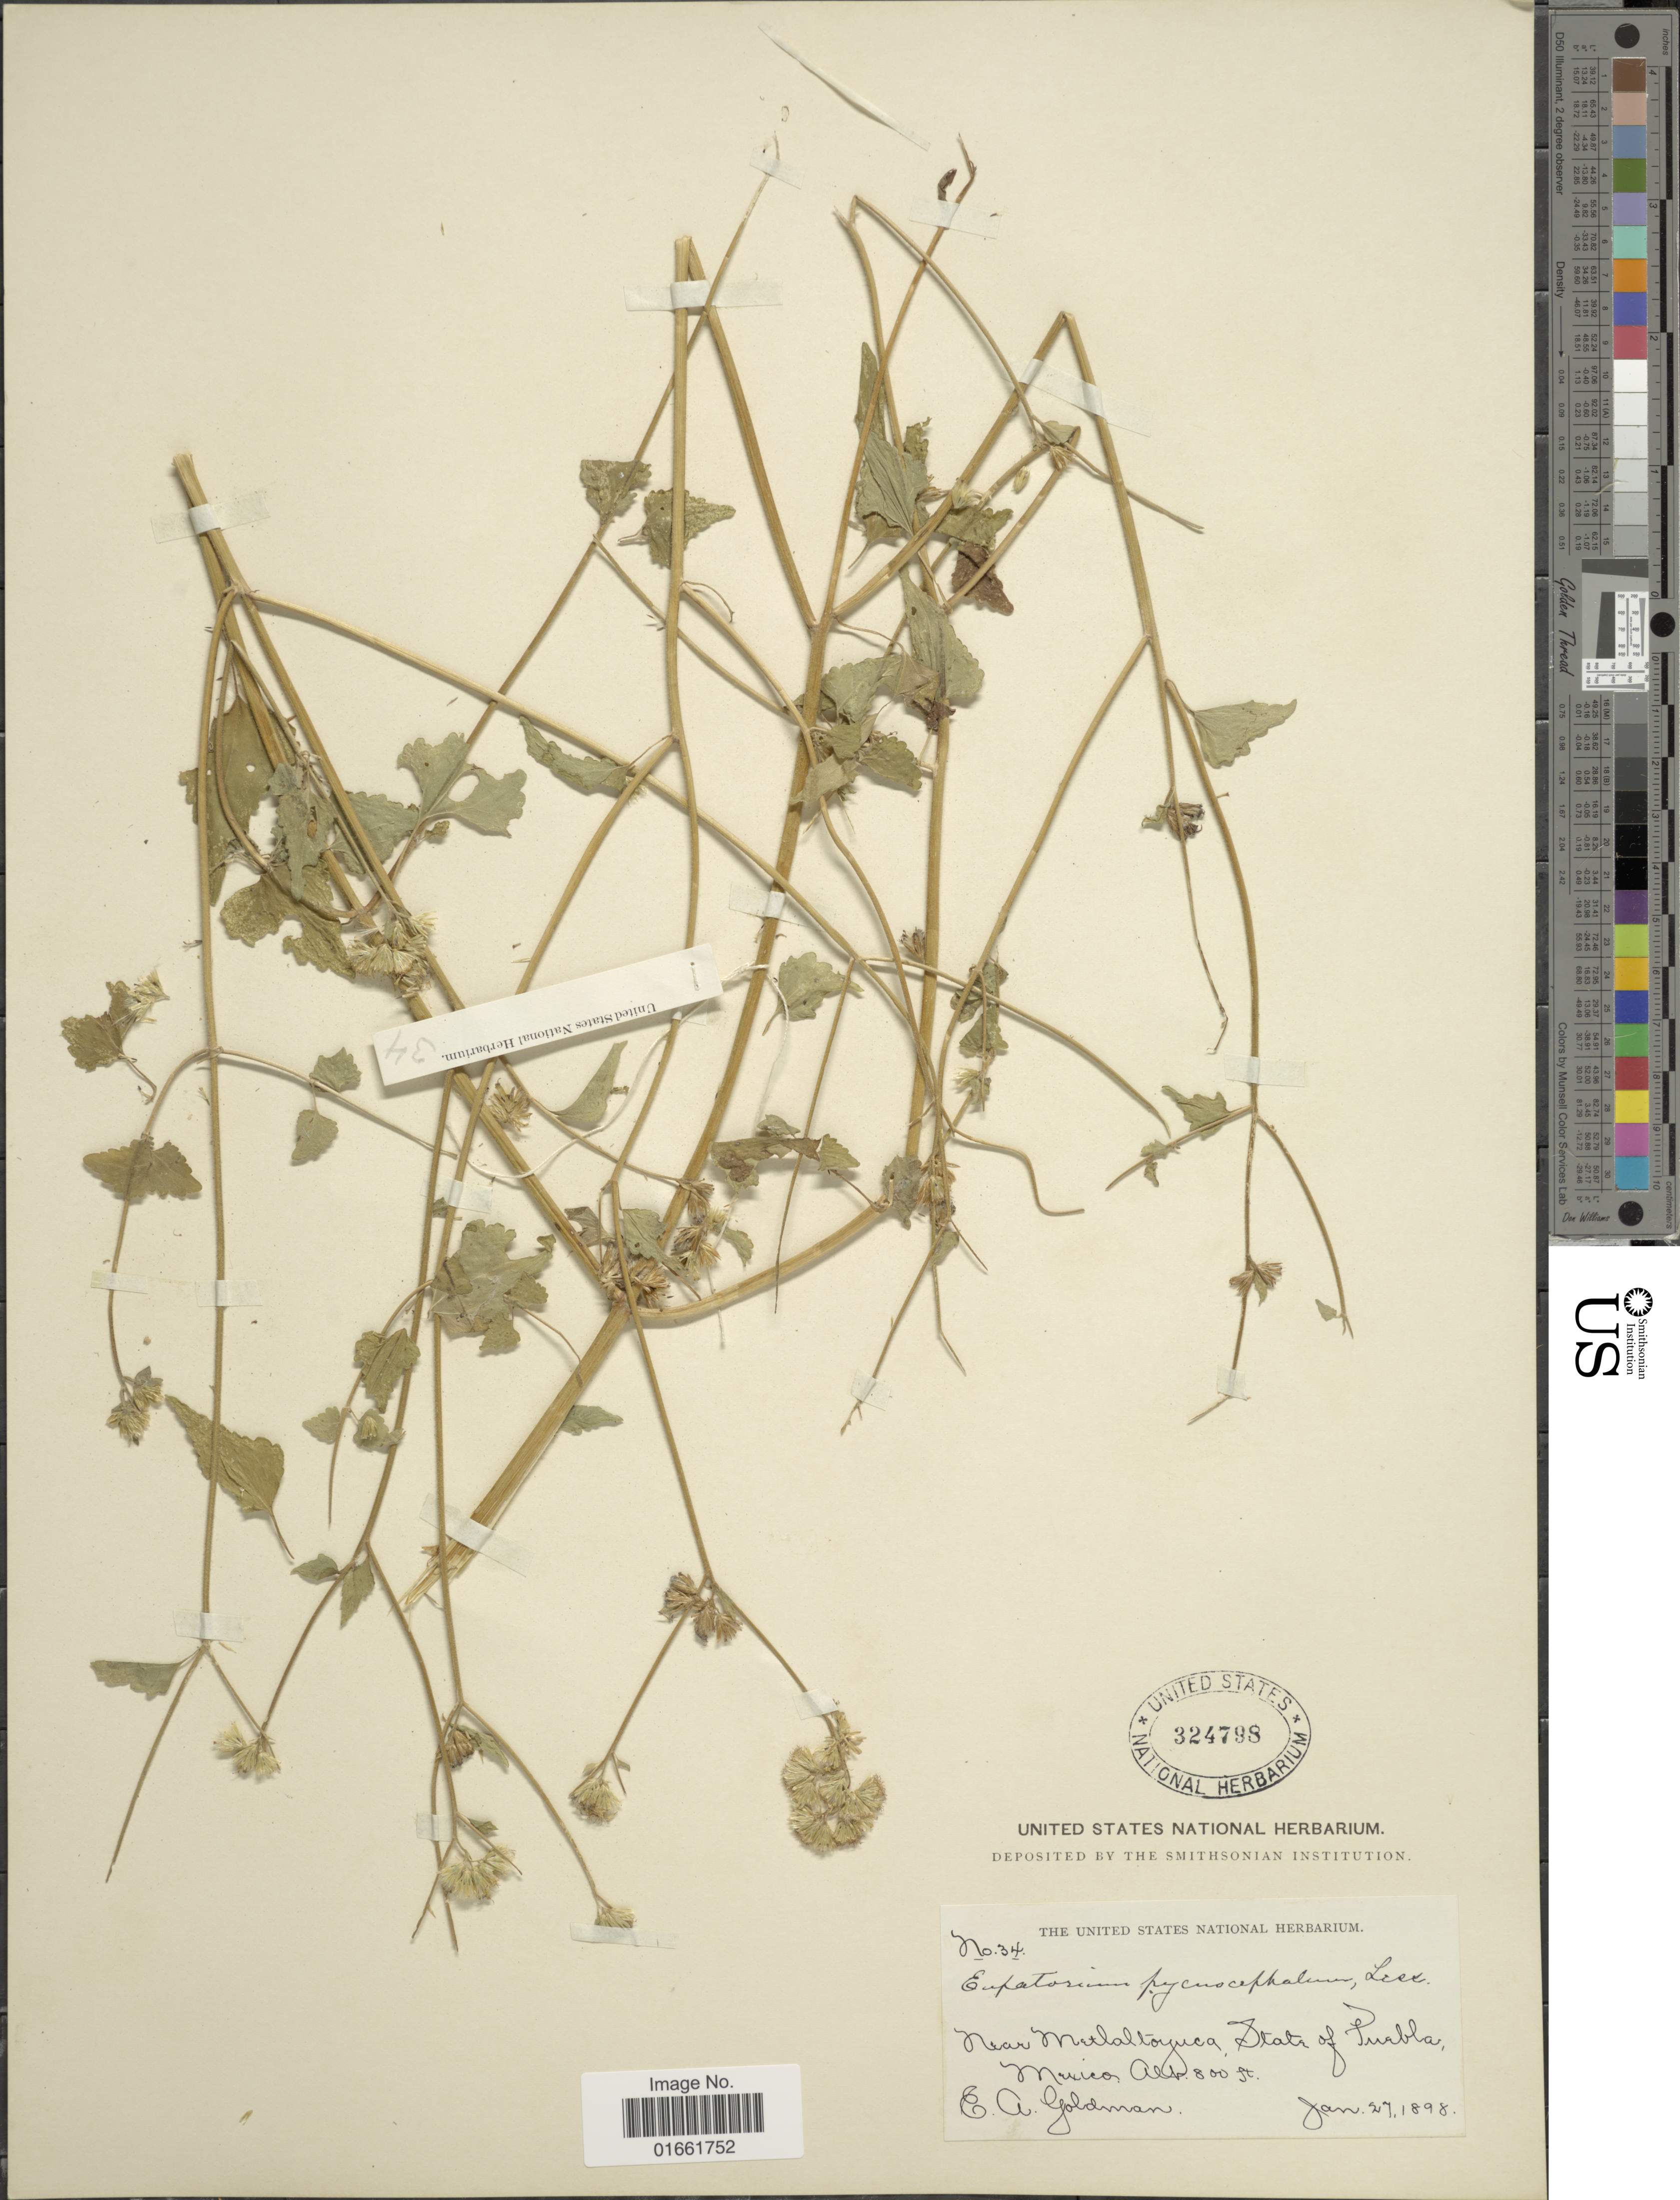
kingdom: Plantae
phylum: Tracheophyta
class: Magnoliopsida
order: Asterales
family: Asteraceae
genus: Fleischmannia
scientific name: Fleischmannia pratensis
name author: (Klatt) R.M. King & H. Rob.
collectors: E. A. Goldman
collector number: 34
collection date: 1898-01-27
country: Mexico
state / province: Puebla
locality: Near Metlaltoyuca, State of Puebla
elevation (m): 244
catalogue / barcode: US 324798